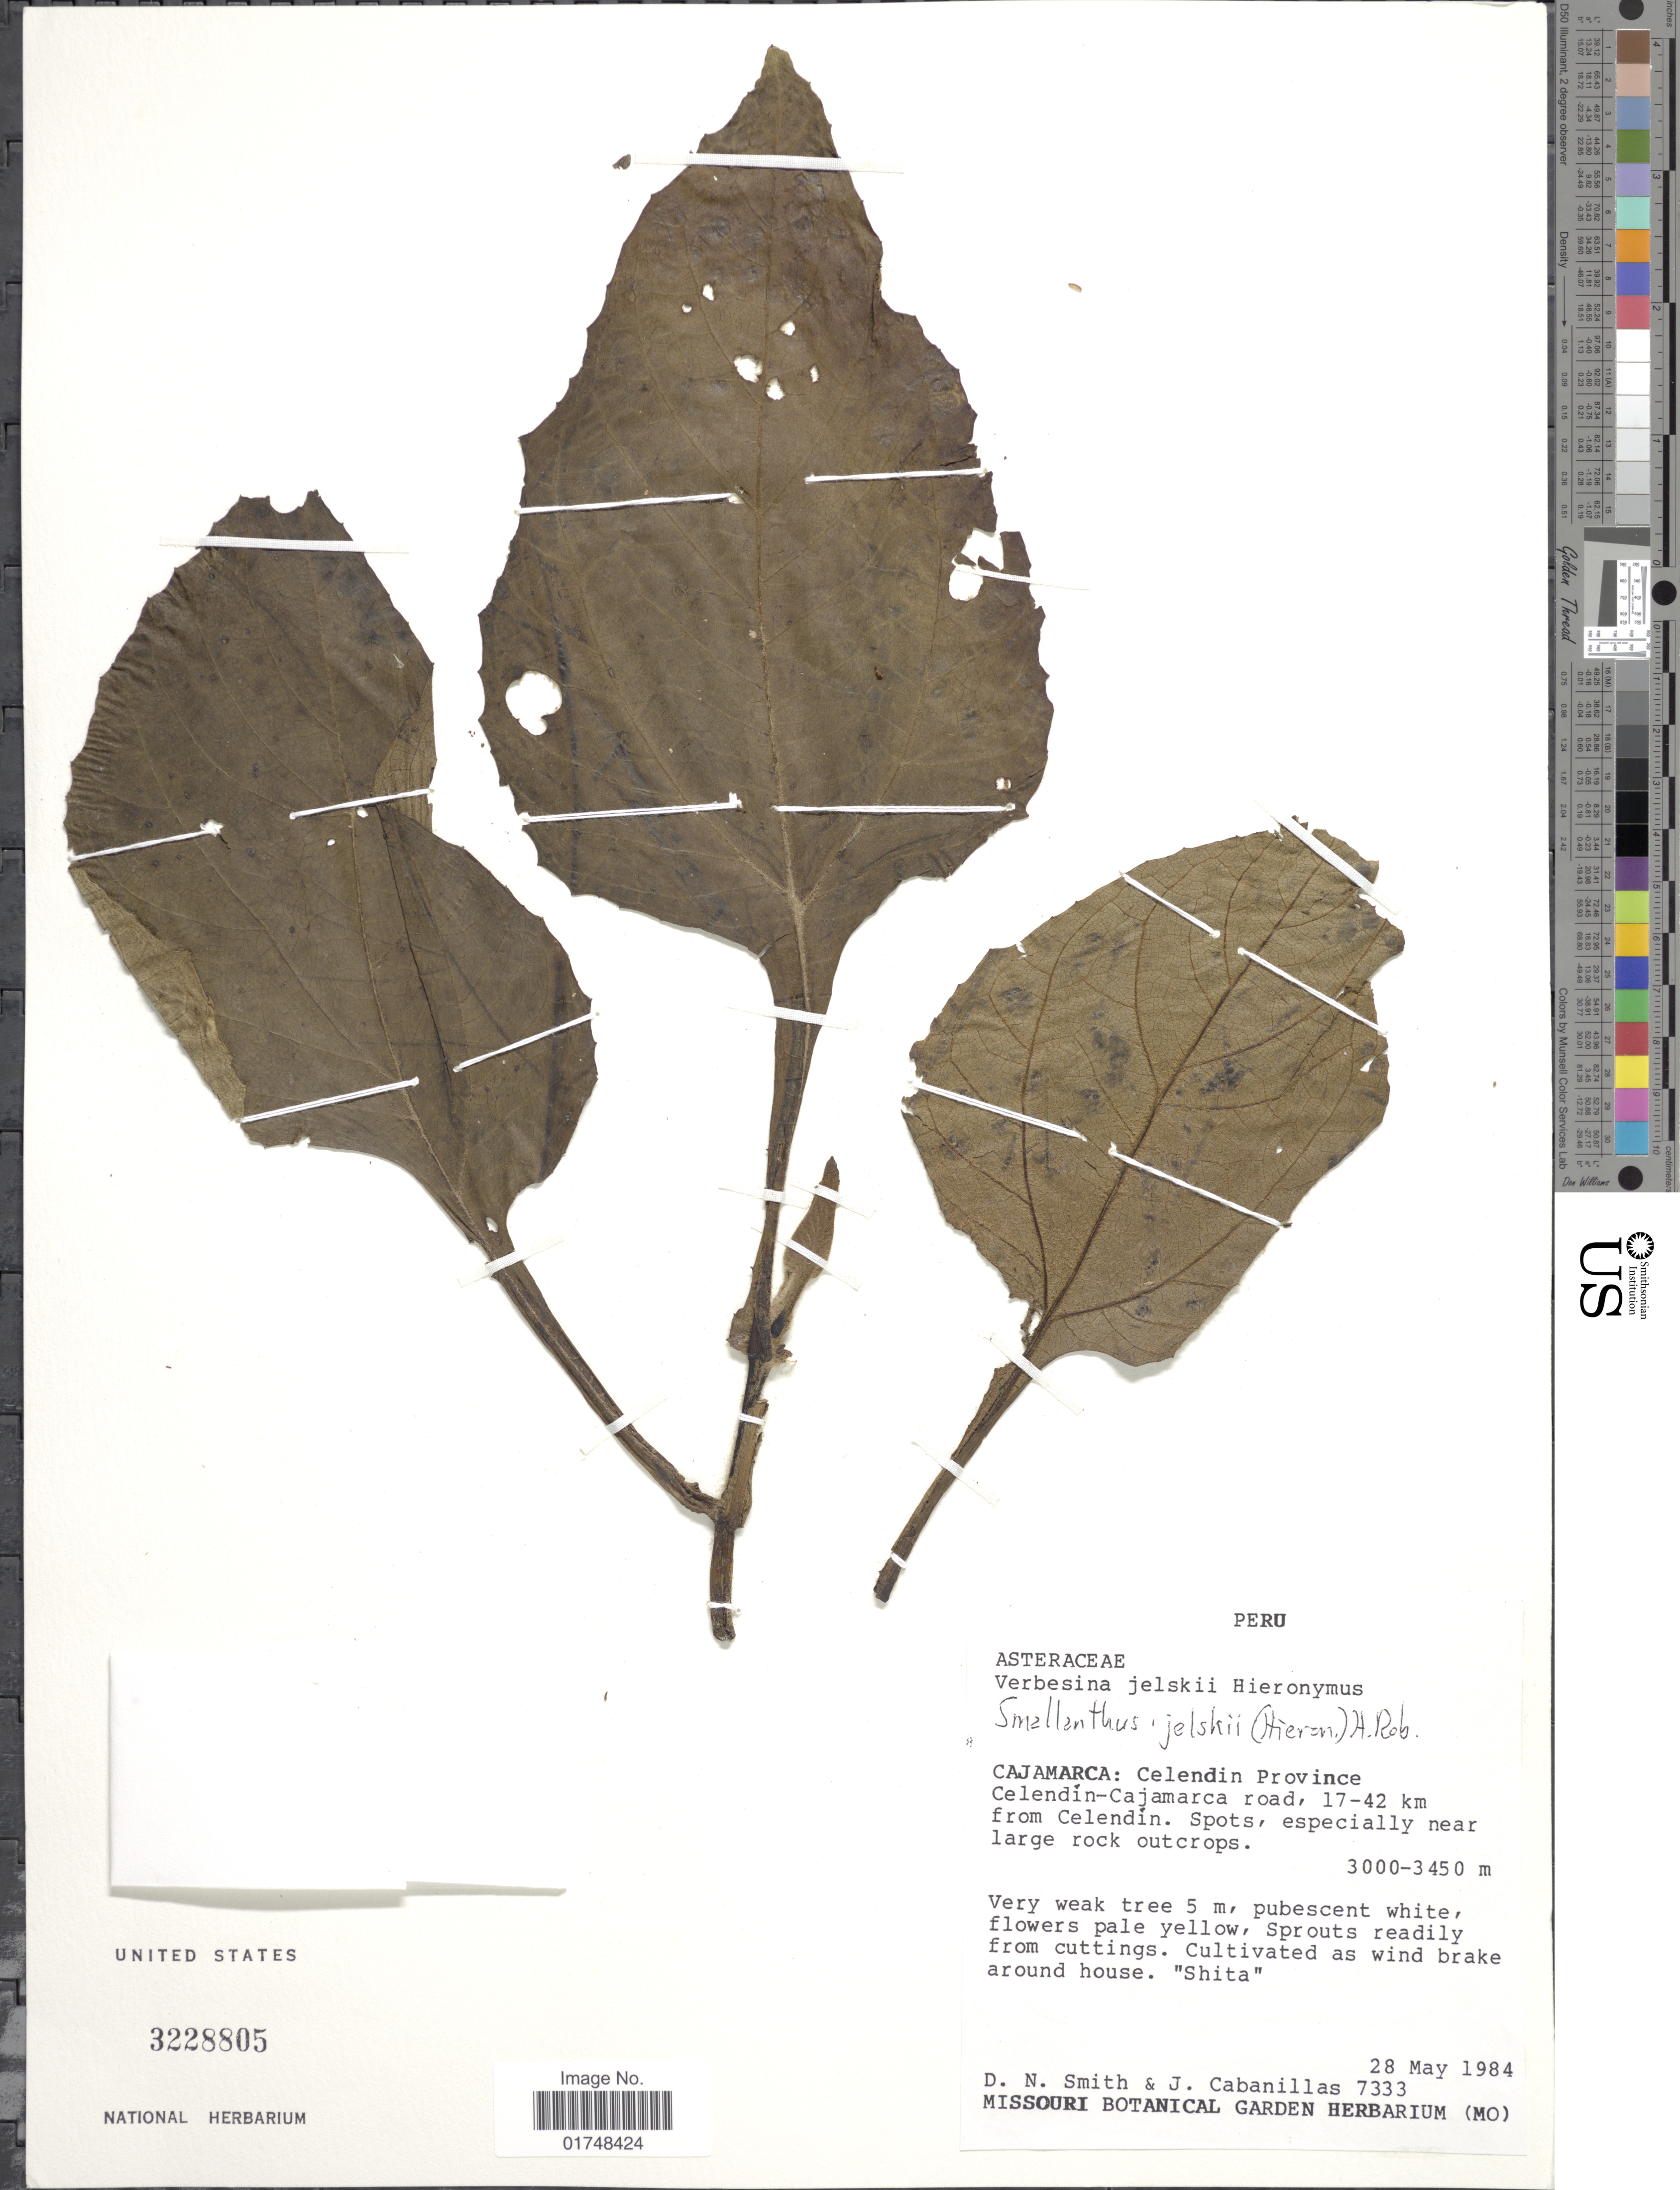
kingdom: Plantae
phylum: Tracheophyta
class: Magnoliopsida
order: Asterales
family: Asteraceae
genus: Smallanthus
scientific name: Smallanthus jelskii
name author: (Hieron.) H. Rob.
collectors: D. Smith & J. Cabanillas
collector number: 7333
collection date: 1984-05-28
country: Peru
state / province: Cajamarca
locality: Celendin Province, Celendin-Cajamarca road, 17-42 km from Celendin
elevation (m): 3000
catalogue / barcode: US 3228805